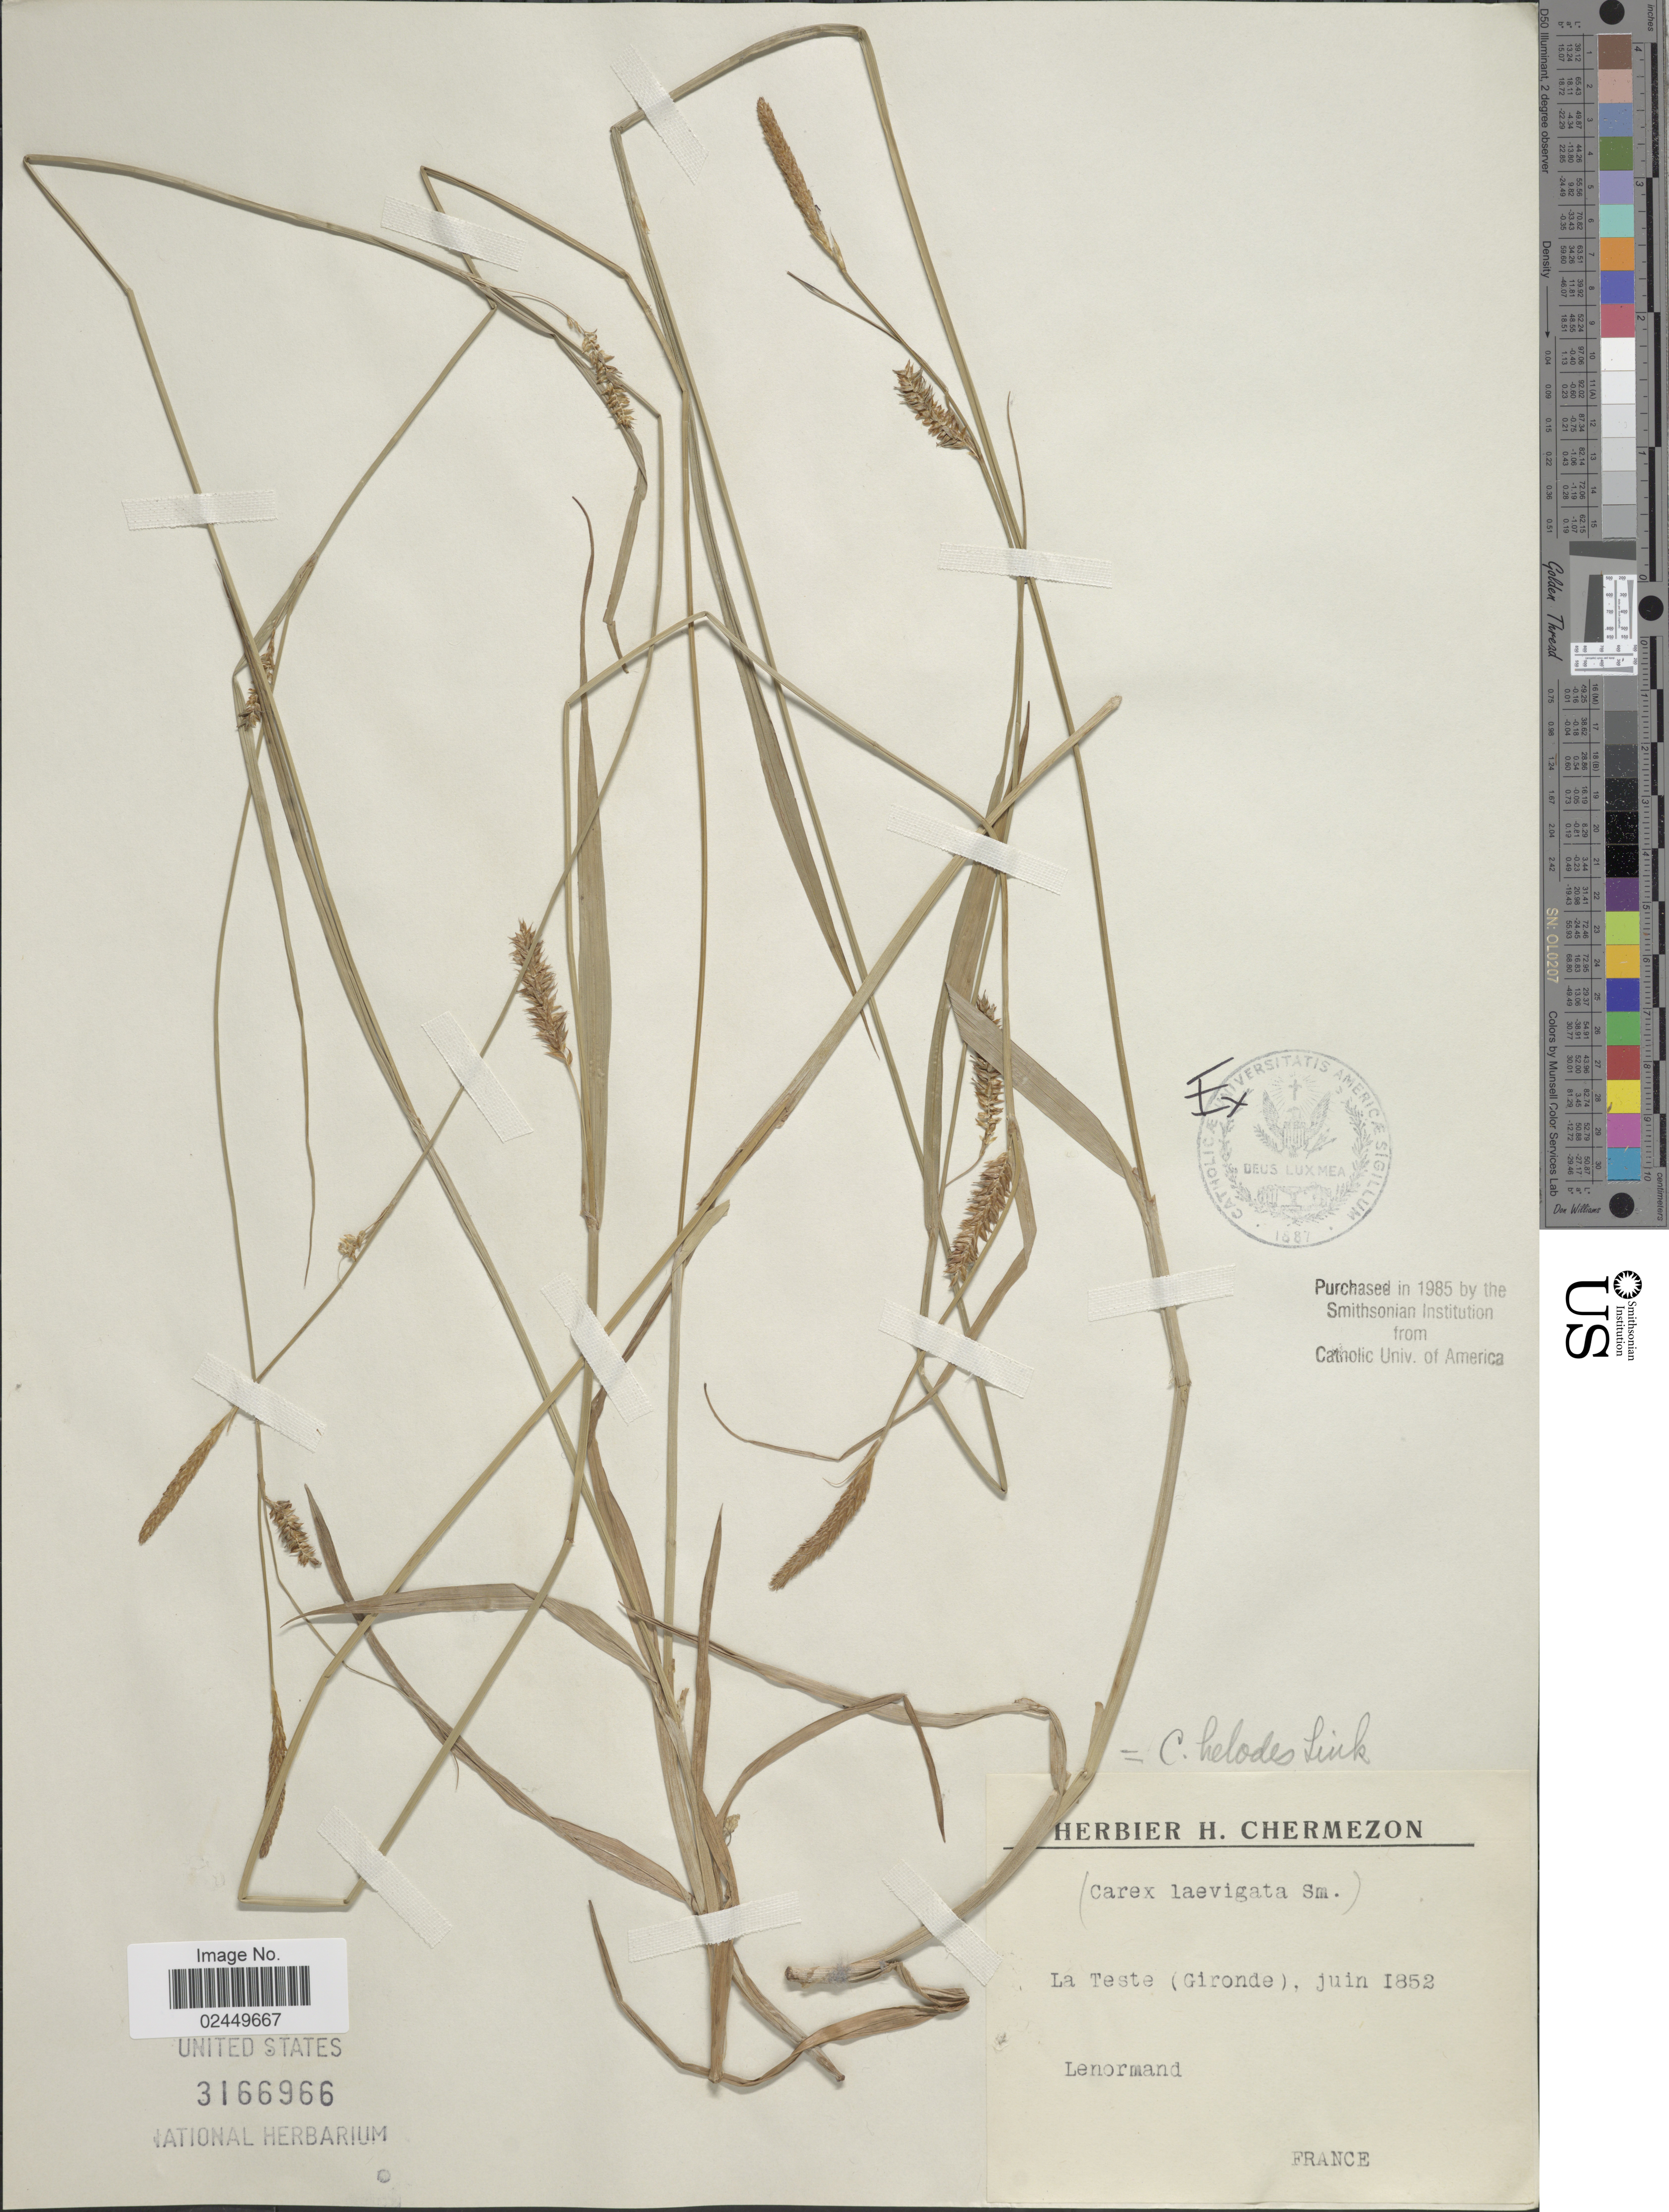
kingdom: Plantae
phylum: Tracheophyta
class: Liliopsida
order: Poales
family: Cyperaceae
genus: Carex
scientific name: Carex helodes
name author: Link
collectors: -. Lenormand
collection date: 1852-06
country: France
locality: La Teste (Gironde)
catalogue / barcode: US 3166966